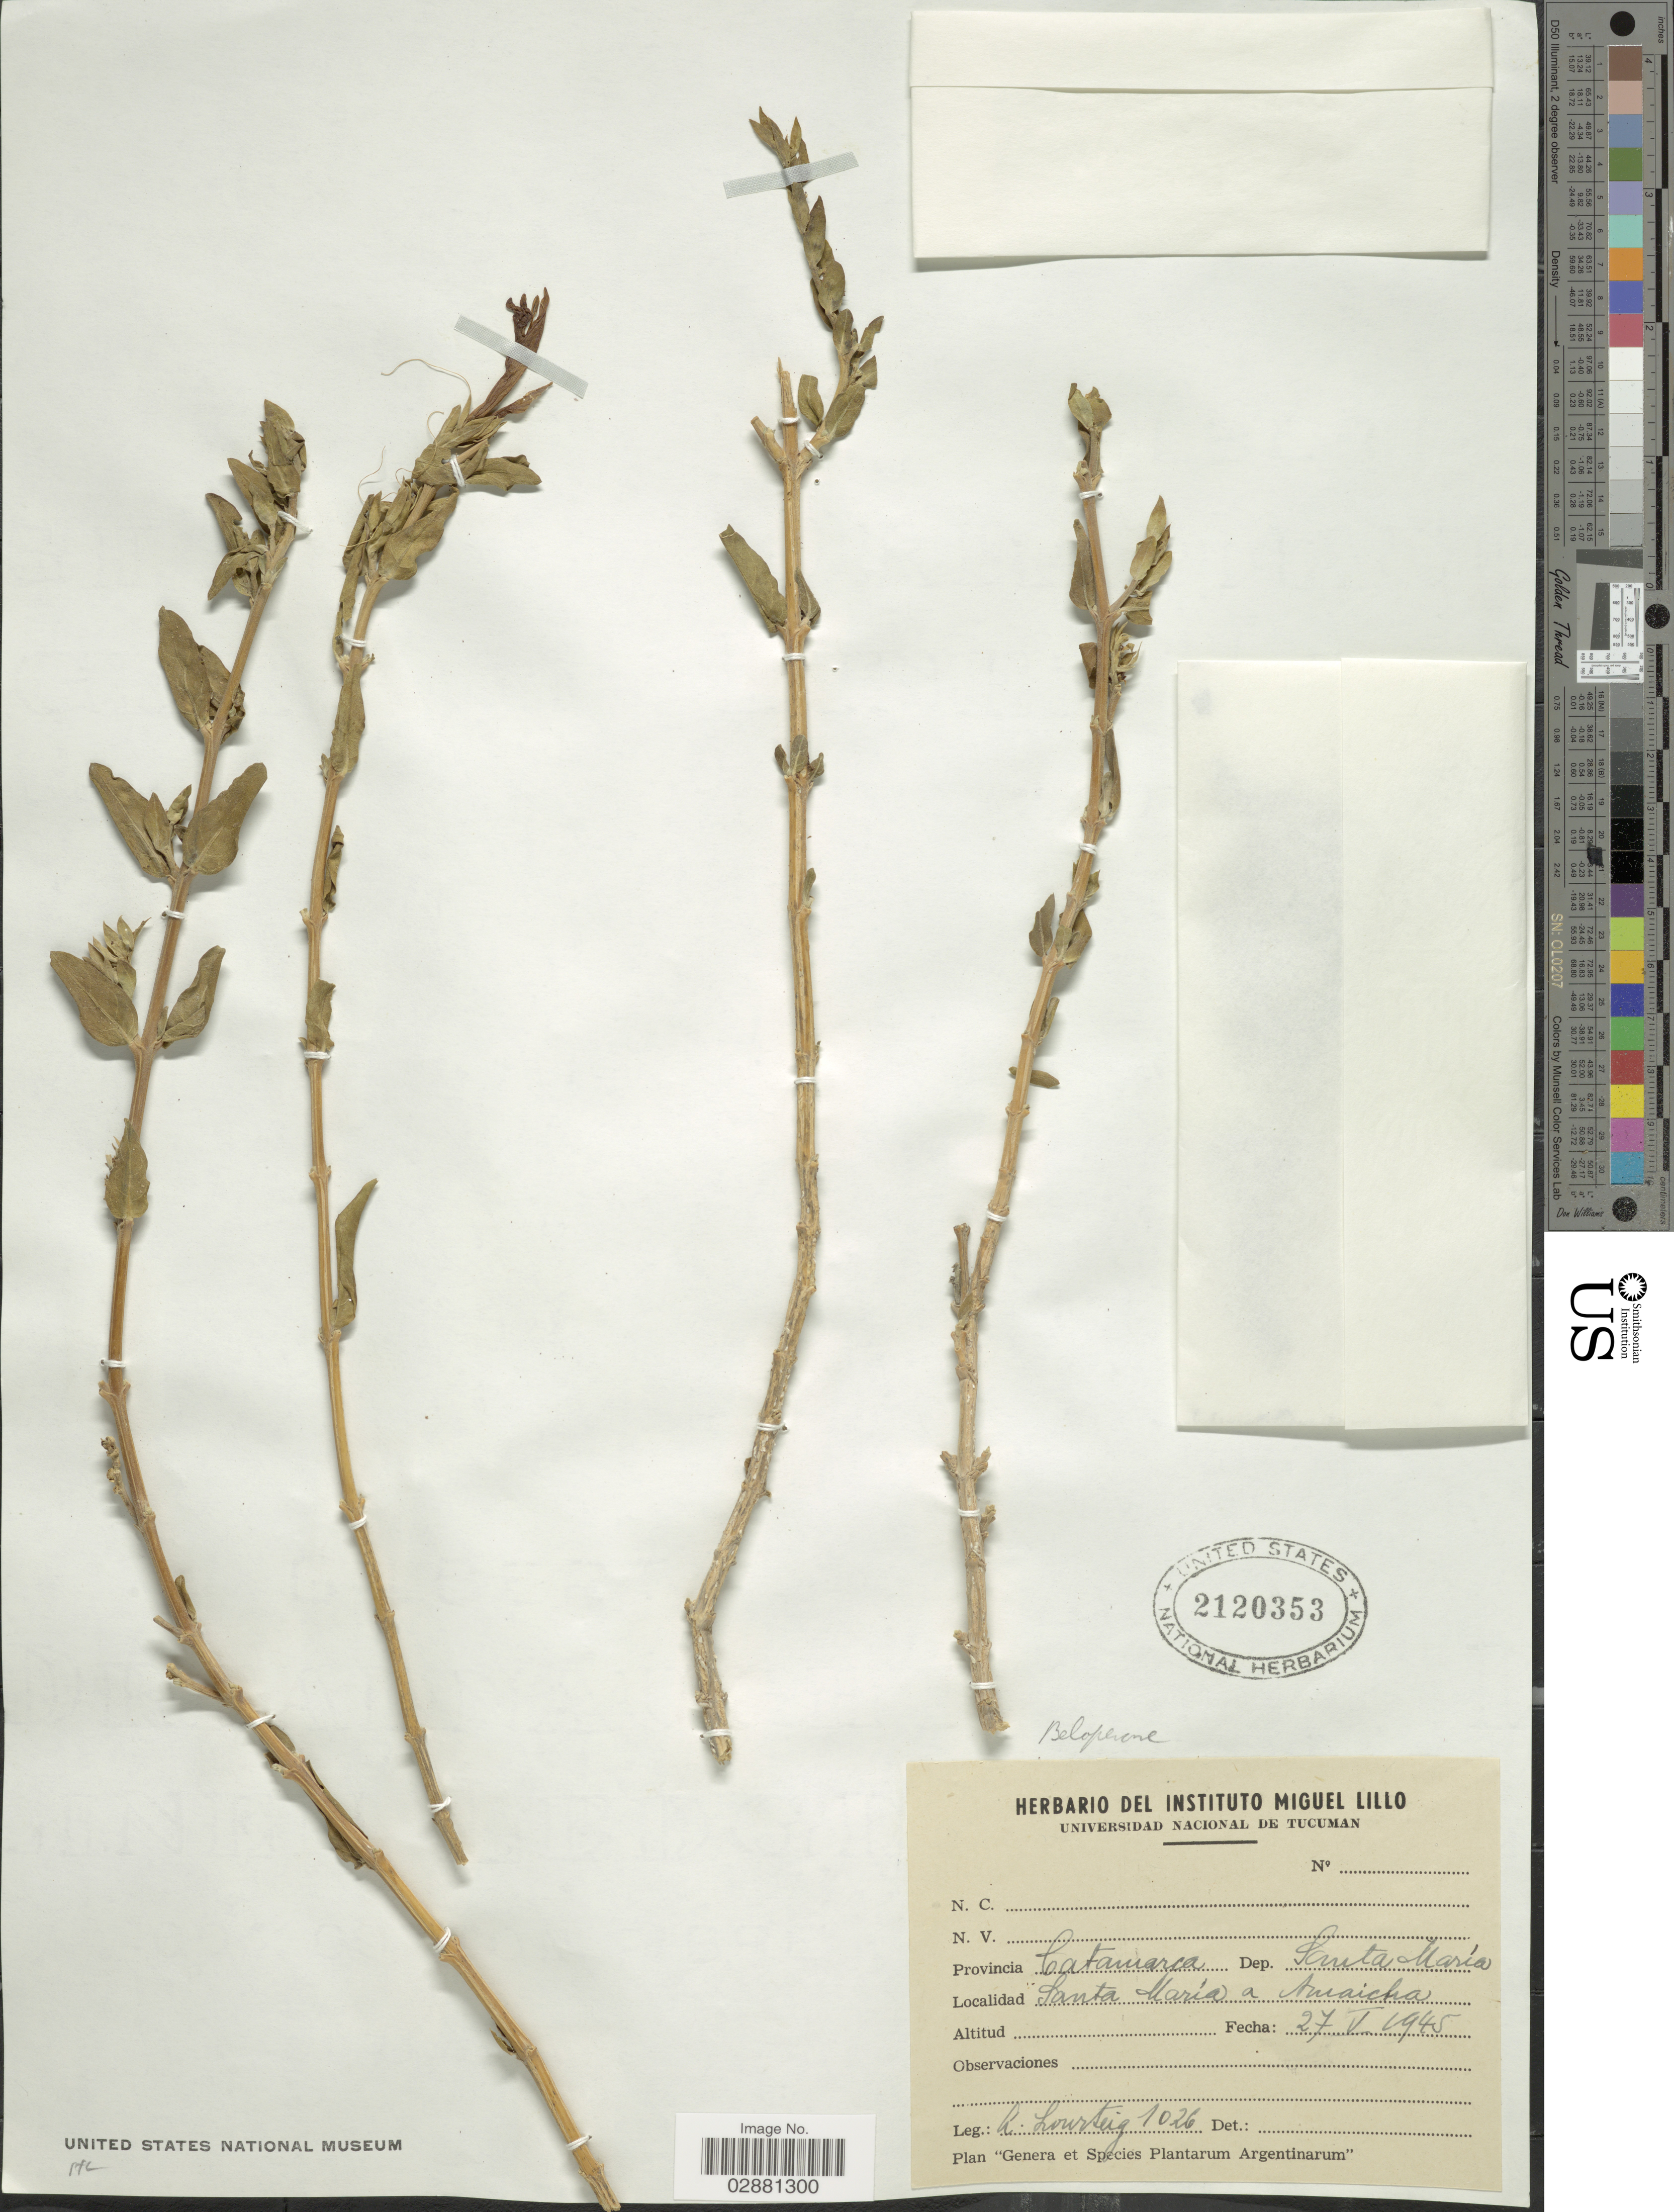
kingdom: Plantae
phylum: Tracheophyta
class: Magnoliopsida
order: Lamiales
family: Acanthaceae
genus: Justicia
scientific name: Justicia xylosteoides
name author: Griseb.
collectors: A. Lourteig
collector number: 1026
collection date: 1945-05-27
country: Argentina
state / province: Catamarca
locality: Dep. Santa María, Santa María a Amaicha.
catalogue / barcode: US 2120353